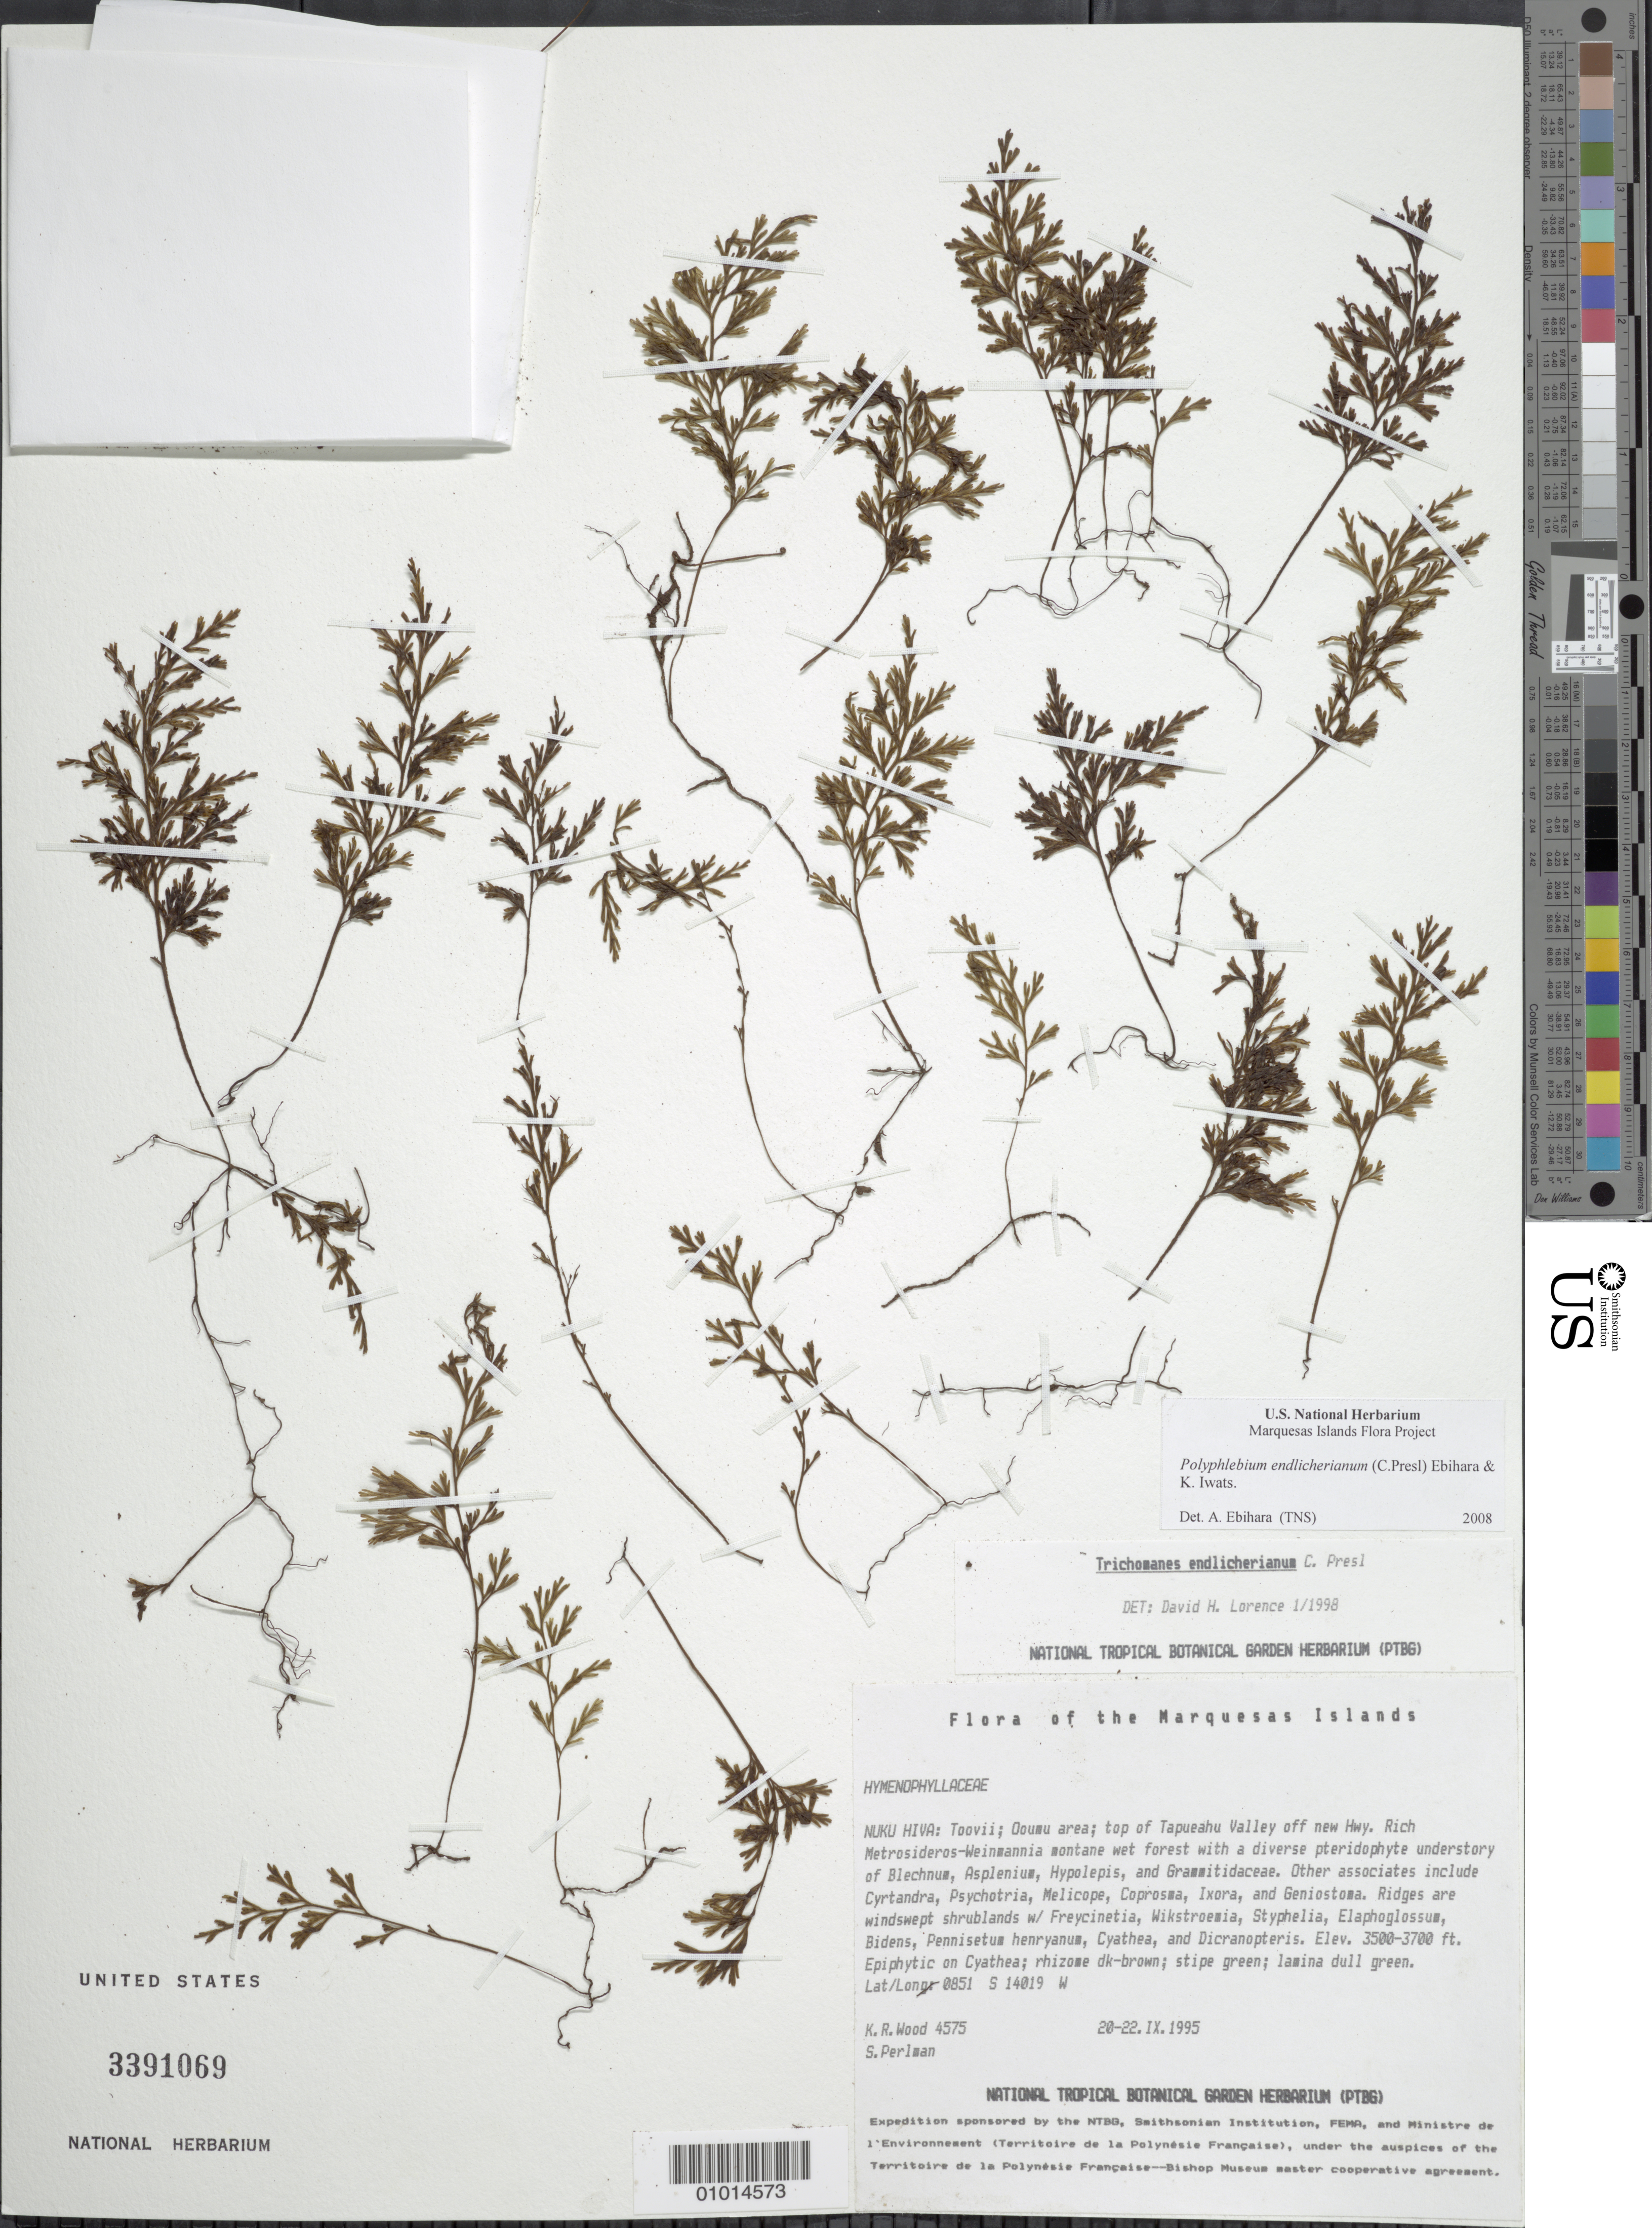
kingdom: Plantae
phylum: Tracheophyta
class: Polypodiopsida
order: Hymenophyllales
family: Hymenophyllaceae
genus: Polyphlebium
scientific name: Polyphlebium endlicherianum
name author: (C. Presl) Ebihara & K. Iwats.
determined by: Ebihara, A.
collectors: K. R. Wood & S. P. Perlman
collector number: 4575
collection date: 1995-09-20/1995-09-22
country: French Polynesia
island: Nuku Hiva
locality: Toovii, Ooumu area, top of Tapueahu Valley off new hwy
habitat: rich Metrosideros-Weinmannia montane wet forests w/ diverse pteridophyte understory (Blechnum, Hypolepis, Asplenium, Grammitidaceae)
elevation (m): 1067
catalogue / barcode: US 3391069